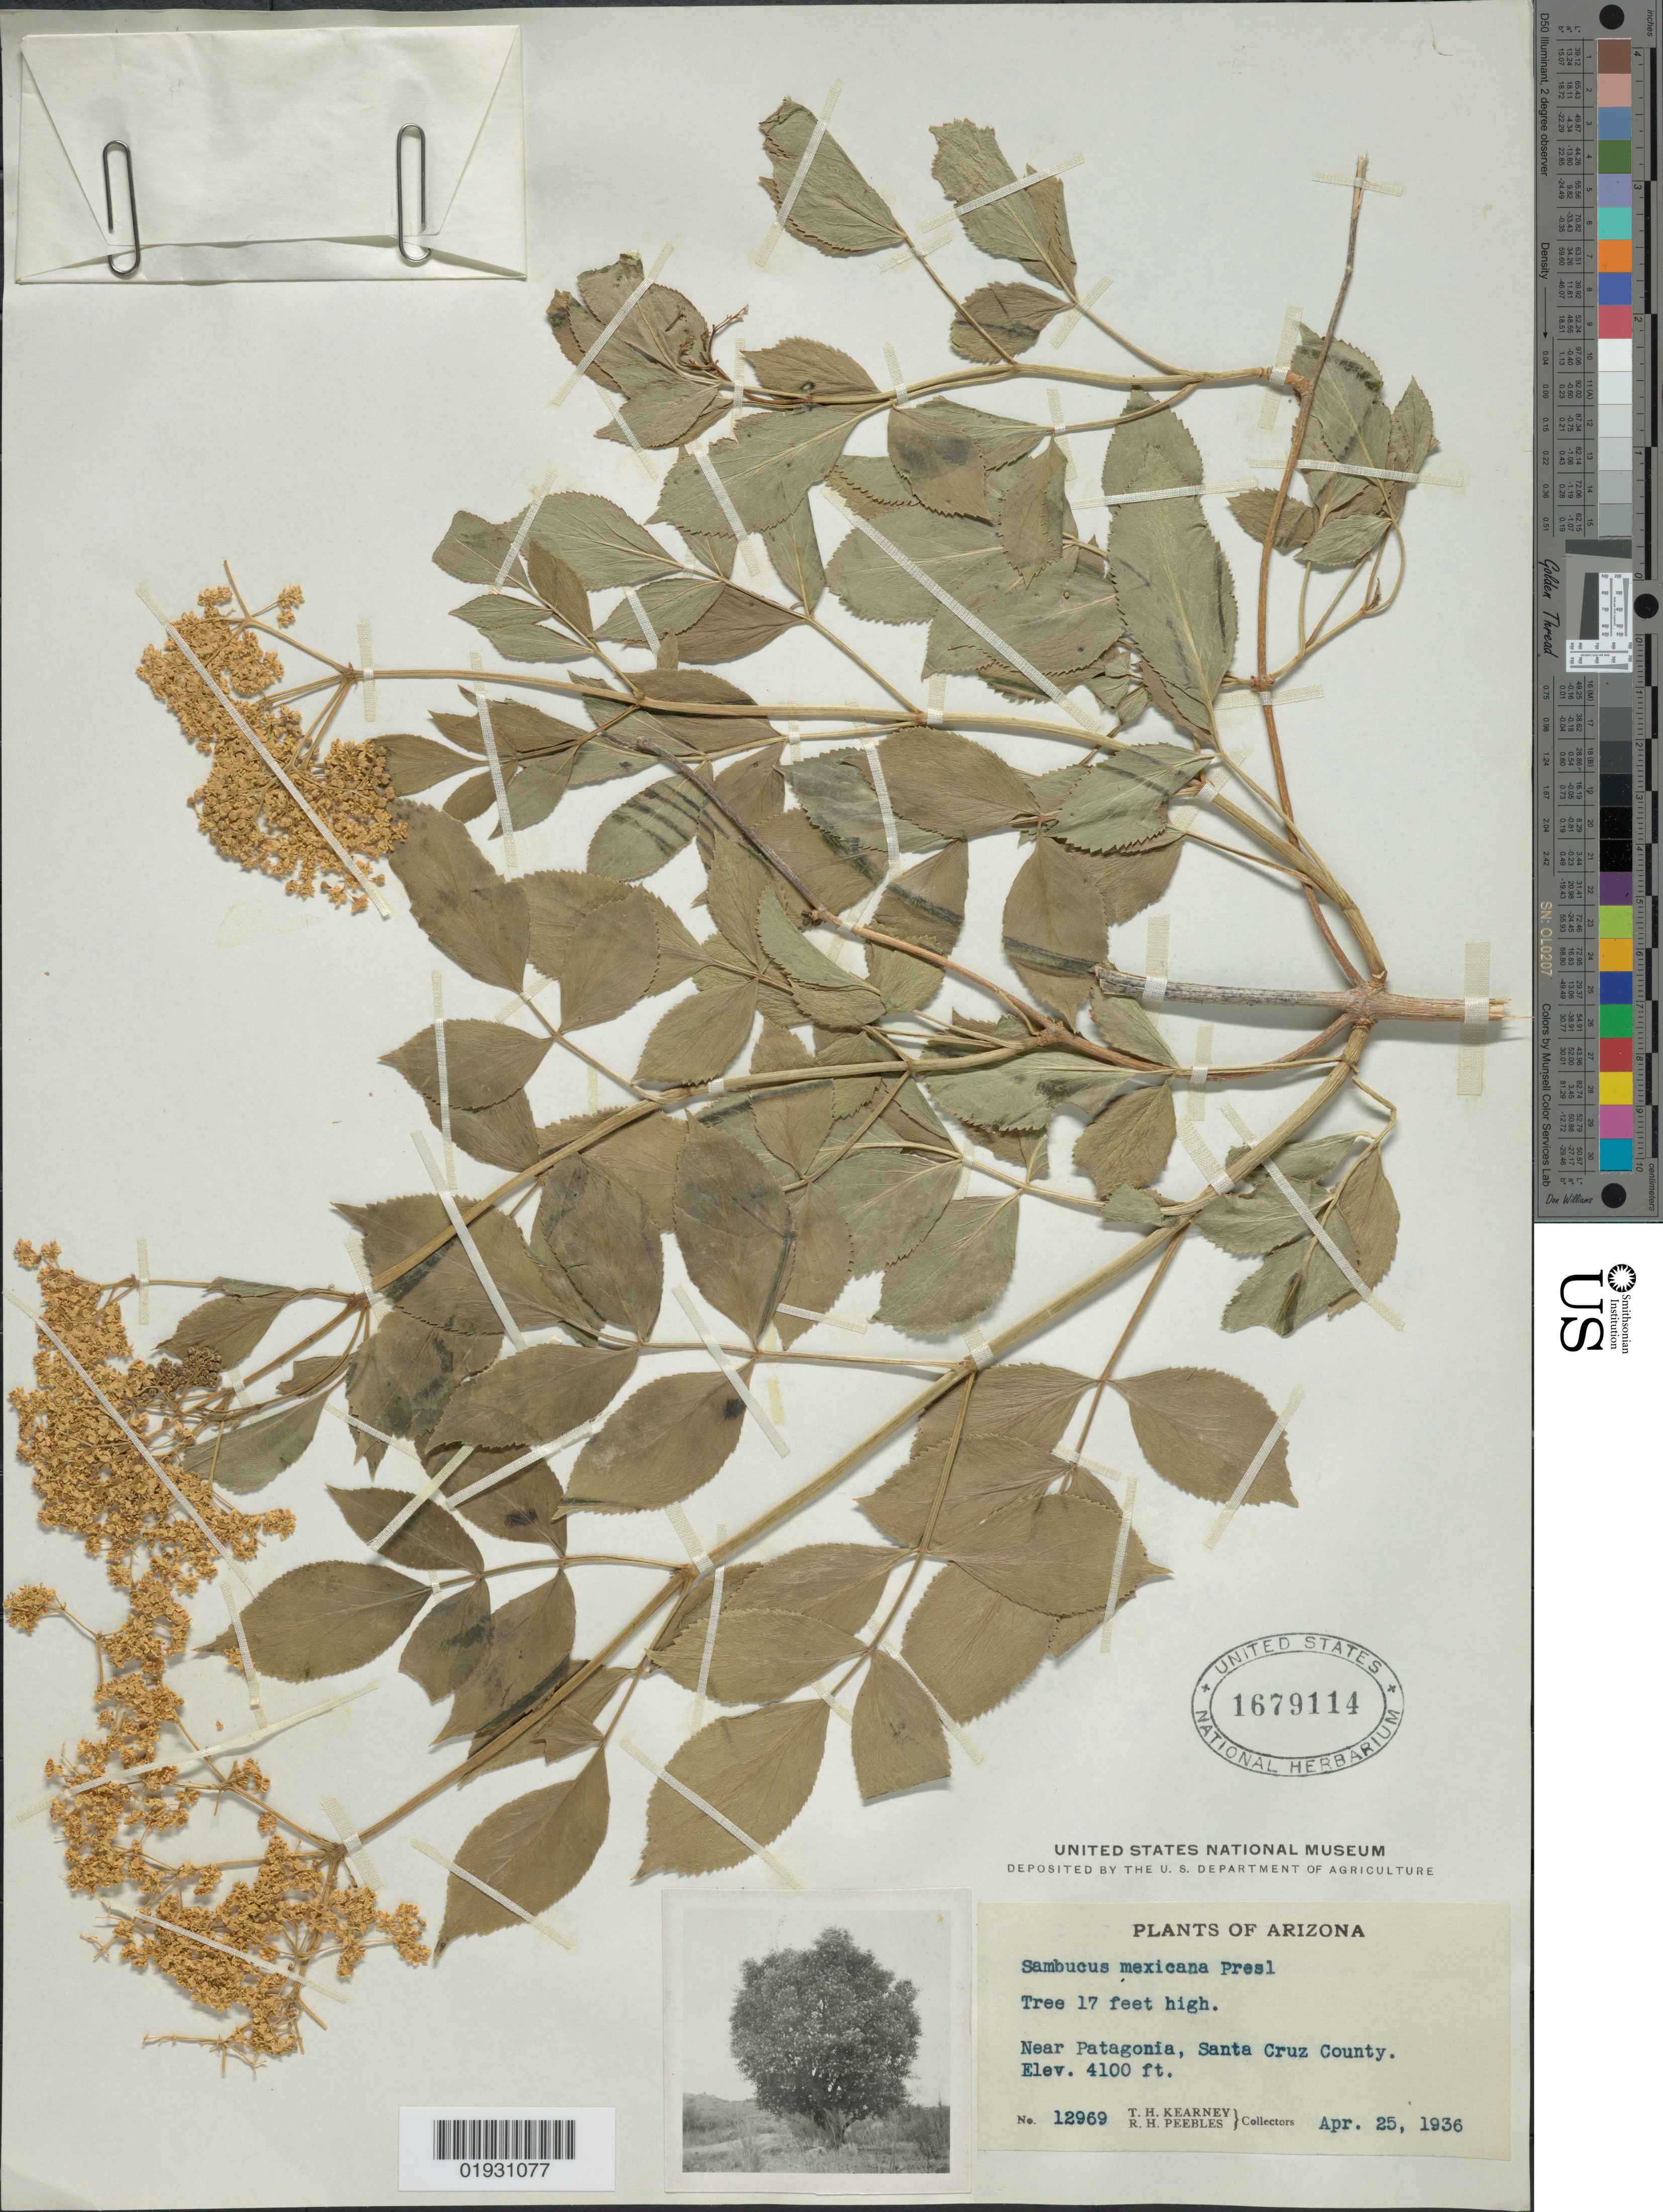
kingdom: Plantae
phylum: Tracheophyta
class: Magnoliopsida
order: Dipsacales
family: Viburnaceae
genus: Sambucus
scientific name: Sambucus mexicana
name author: C. Presl ex DC.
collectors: T. H. Kearney & R. H. Peebles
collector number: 12969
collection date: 1936-04-25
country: United States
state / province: Arizona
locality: Near Patagonia, Santa Cruz County.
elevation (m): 1250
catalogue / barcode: US 1679114